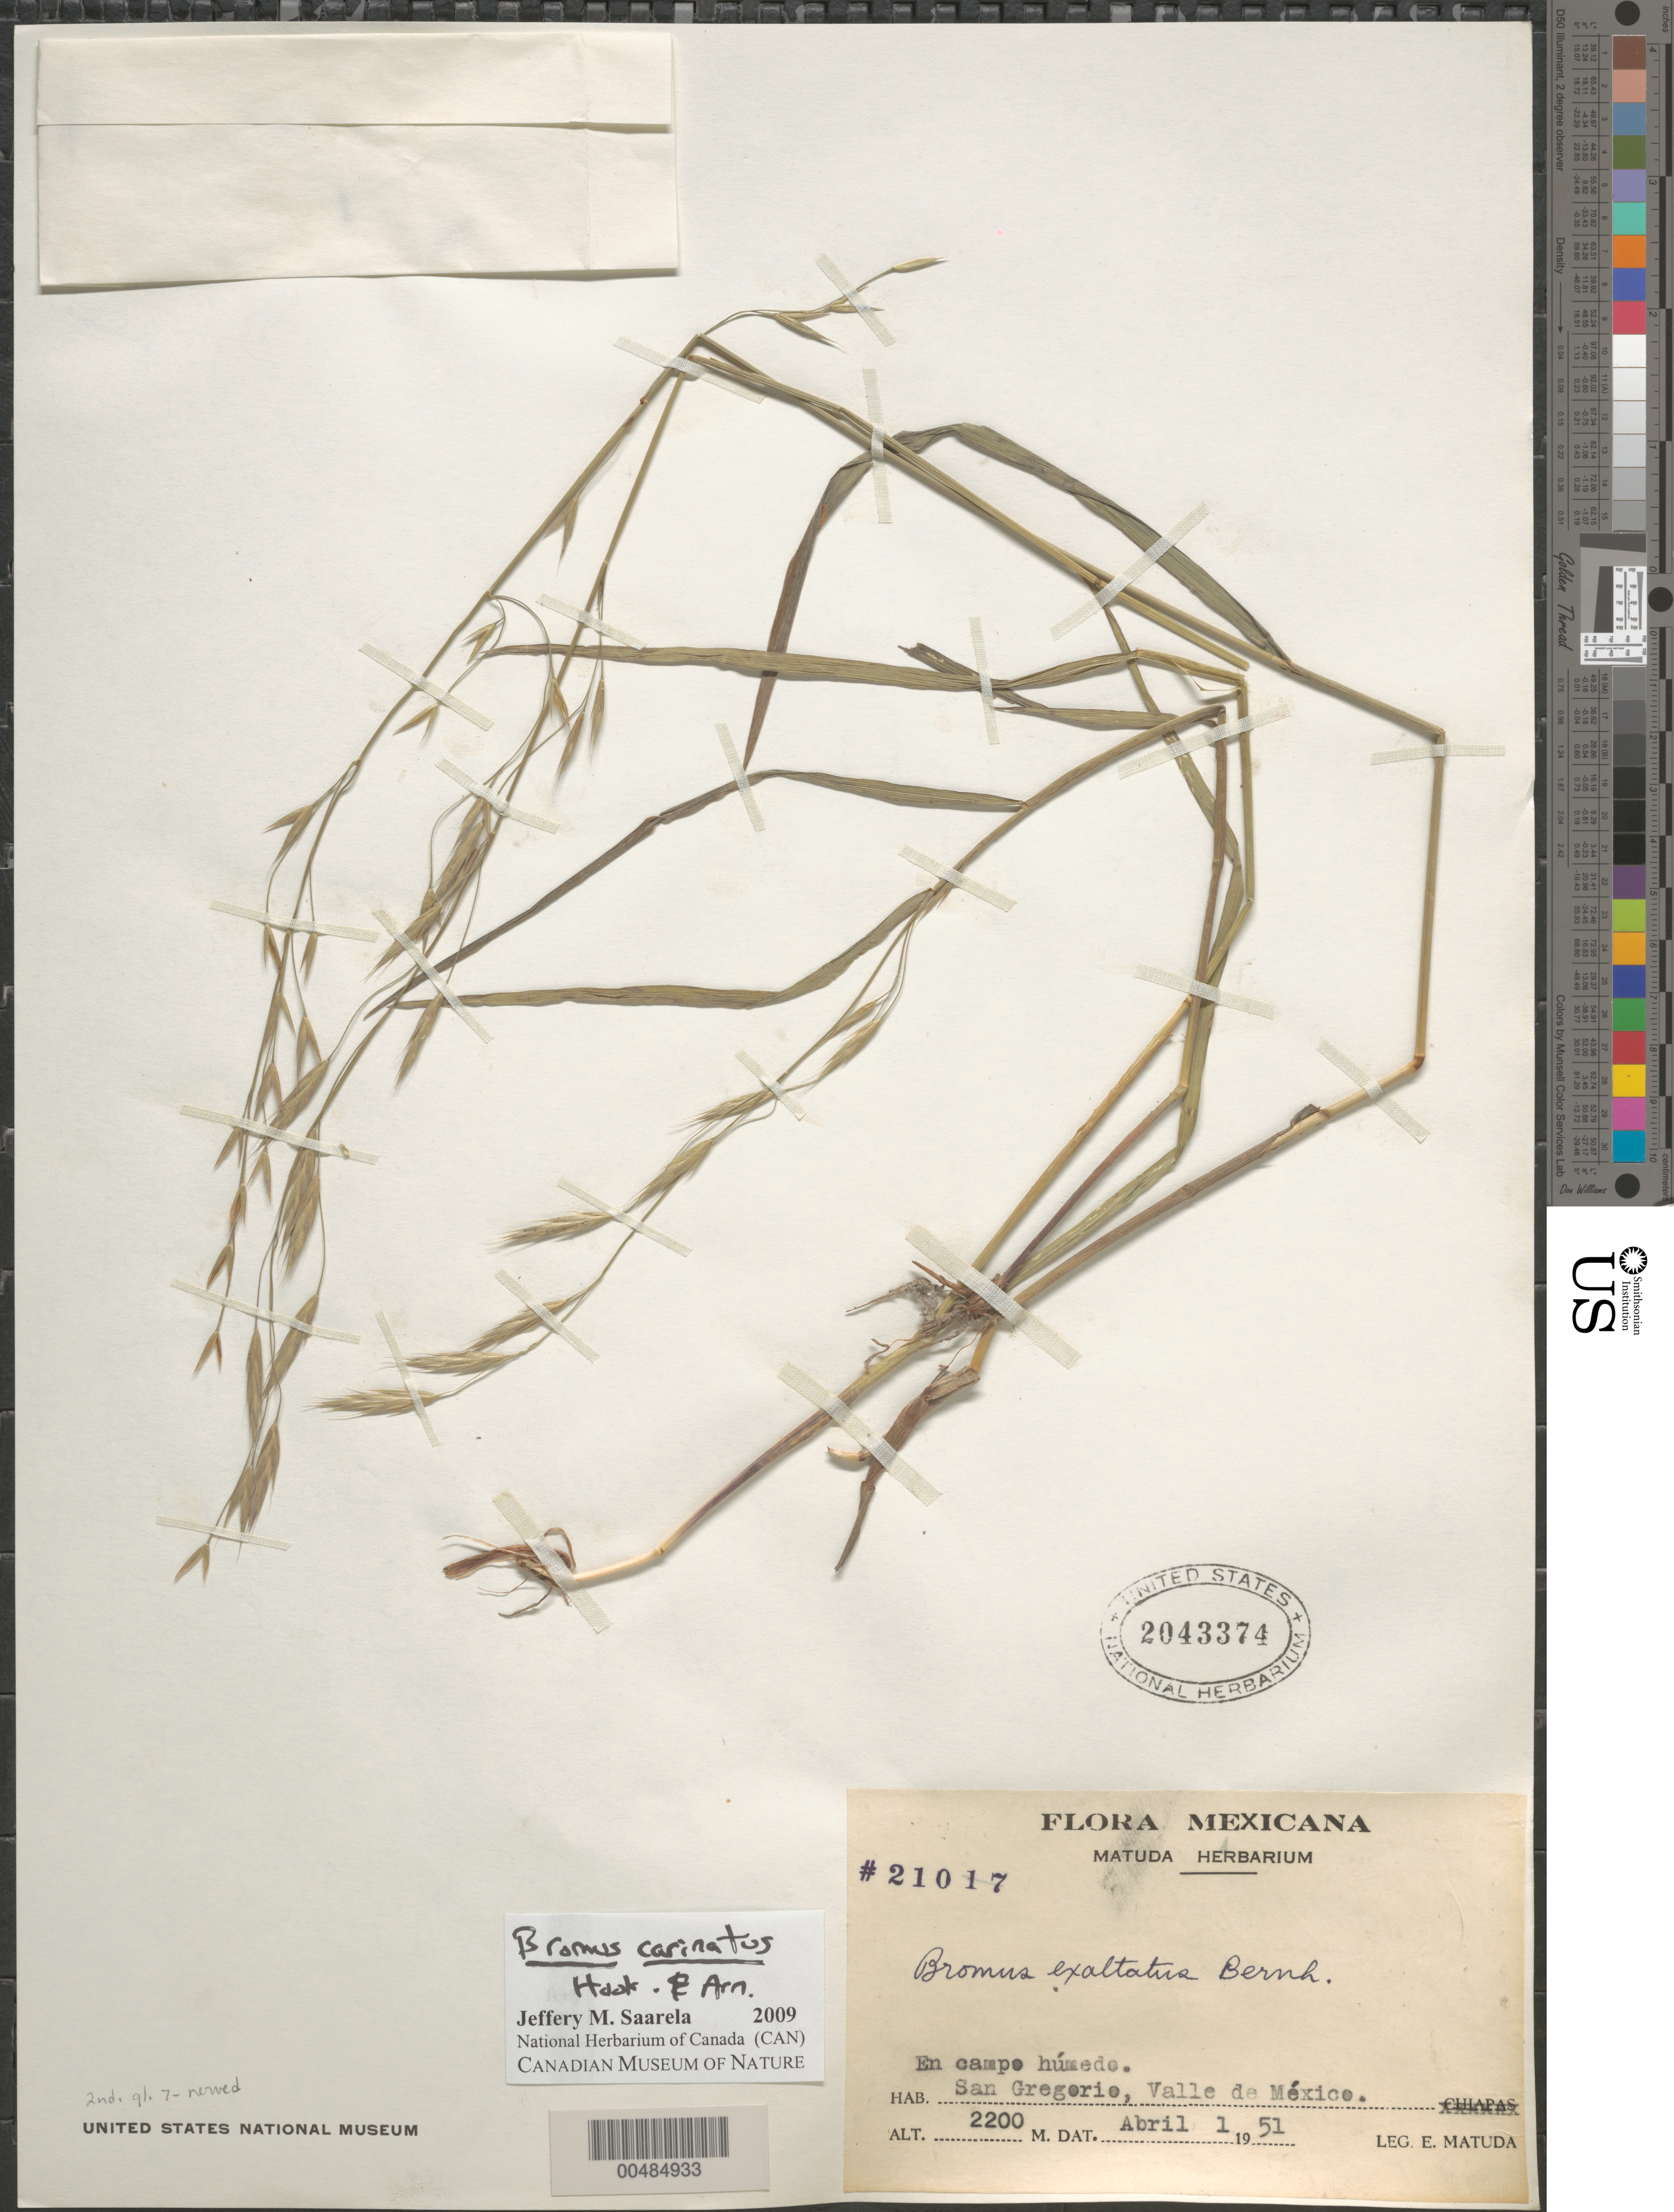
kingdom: Plantae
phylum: Tracheophyta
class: Liliopsida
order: Poales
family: Poaceae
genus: Bromus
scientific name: Bromus carinatus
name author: Hook. & Arn.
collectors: E. Matuda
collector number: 21017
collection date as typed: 1 Apr 1951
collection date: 1951-04-01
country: Mexico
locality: San Gregorioe, Valle de M‚xico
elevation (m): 2200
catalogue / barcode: US 2043374